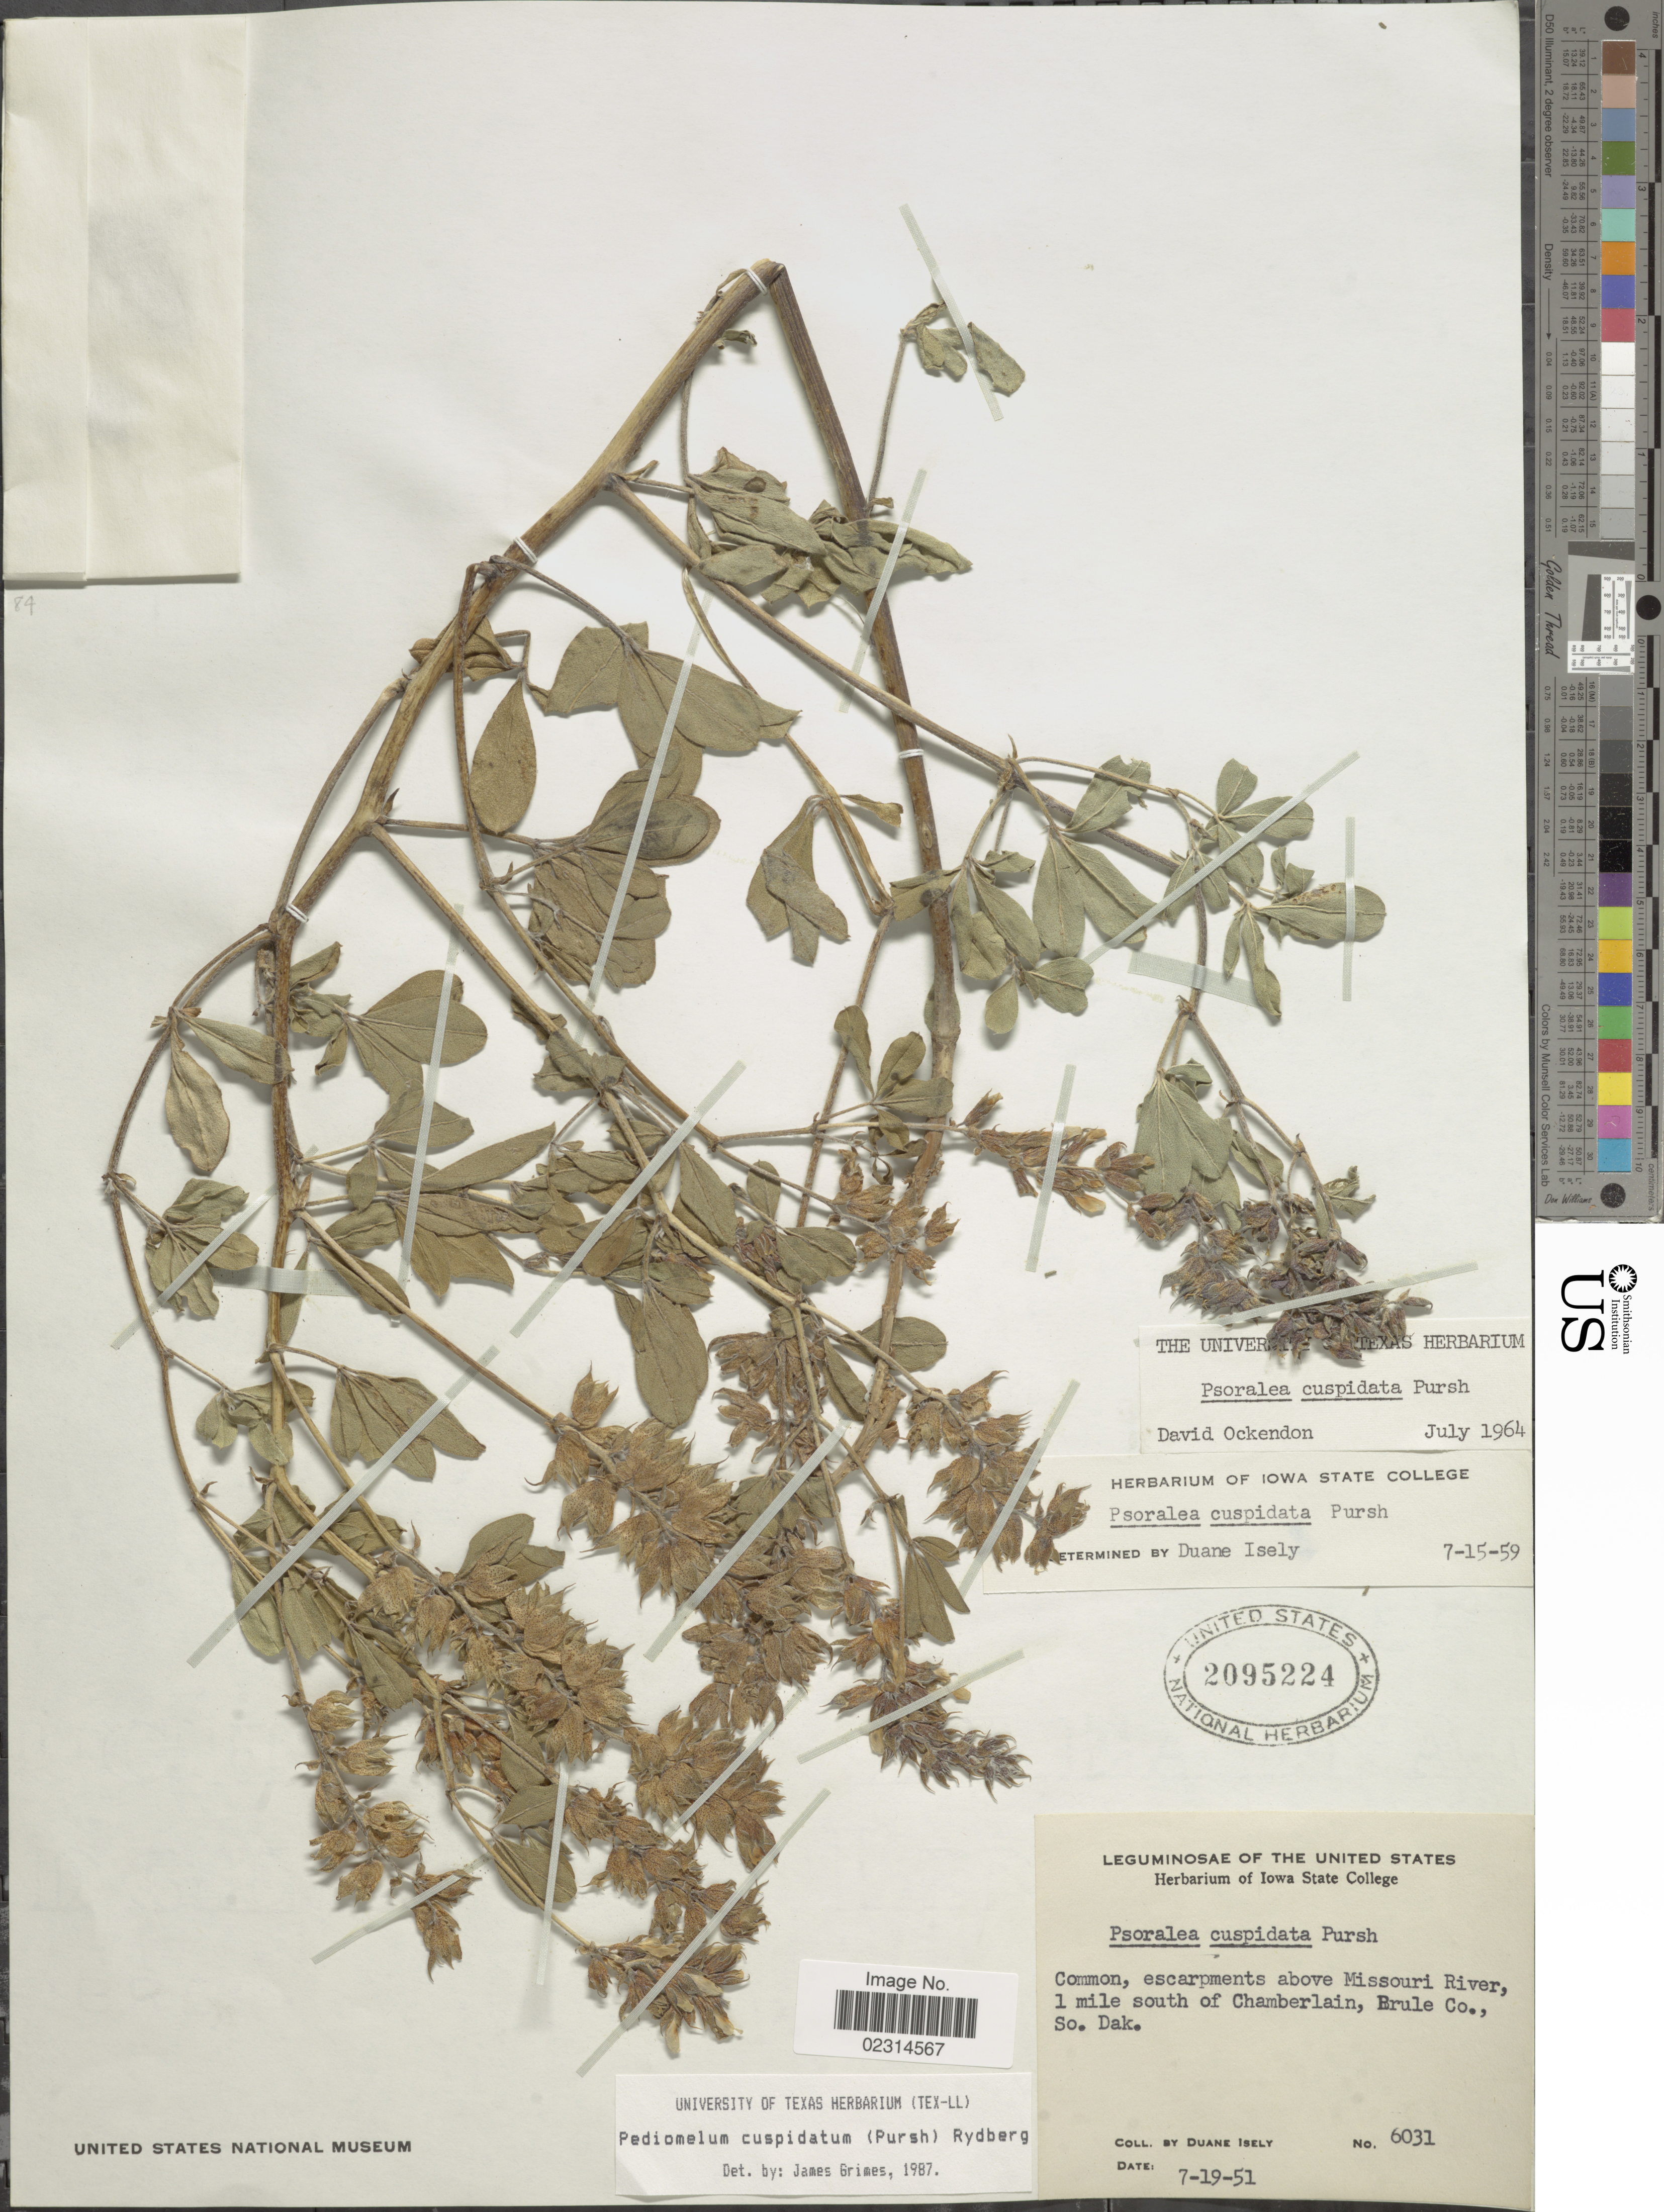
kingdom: Plantae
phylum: Tracheophyta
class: Magnoliopsida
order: Fabales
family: Fabaceae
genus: Pediomelum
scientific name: Pediomelum cuspidatum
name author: (Pursh) Rydb.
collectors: D. Isely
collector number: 6031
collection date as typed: Transcribed d/m/y: 19/7/51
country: United States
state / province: South Dakota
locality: Common, escarpment above Missouri River, 1 mile south of Chamberlain, Brule Co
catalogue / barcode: US 2095224